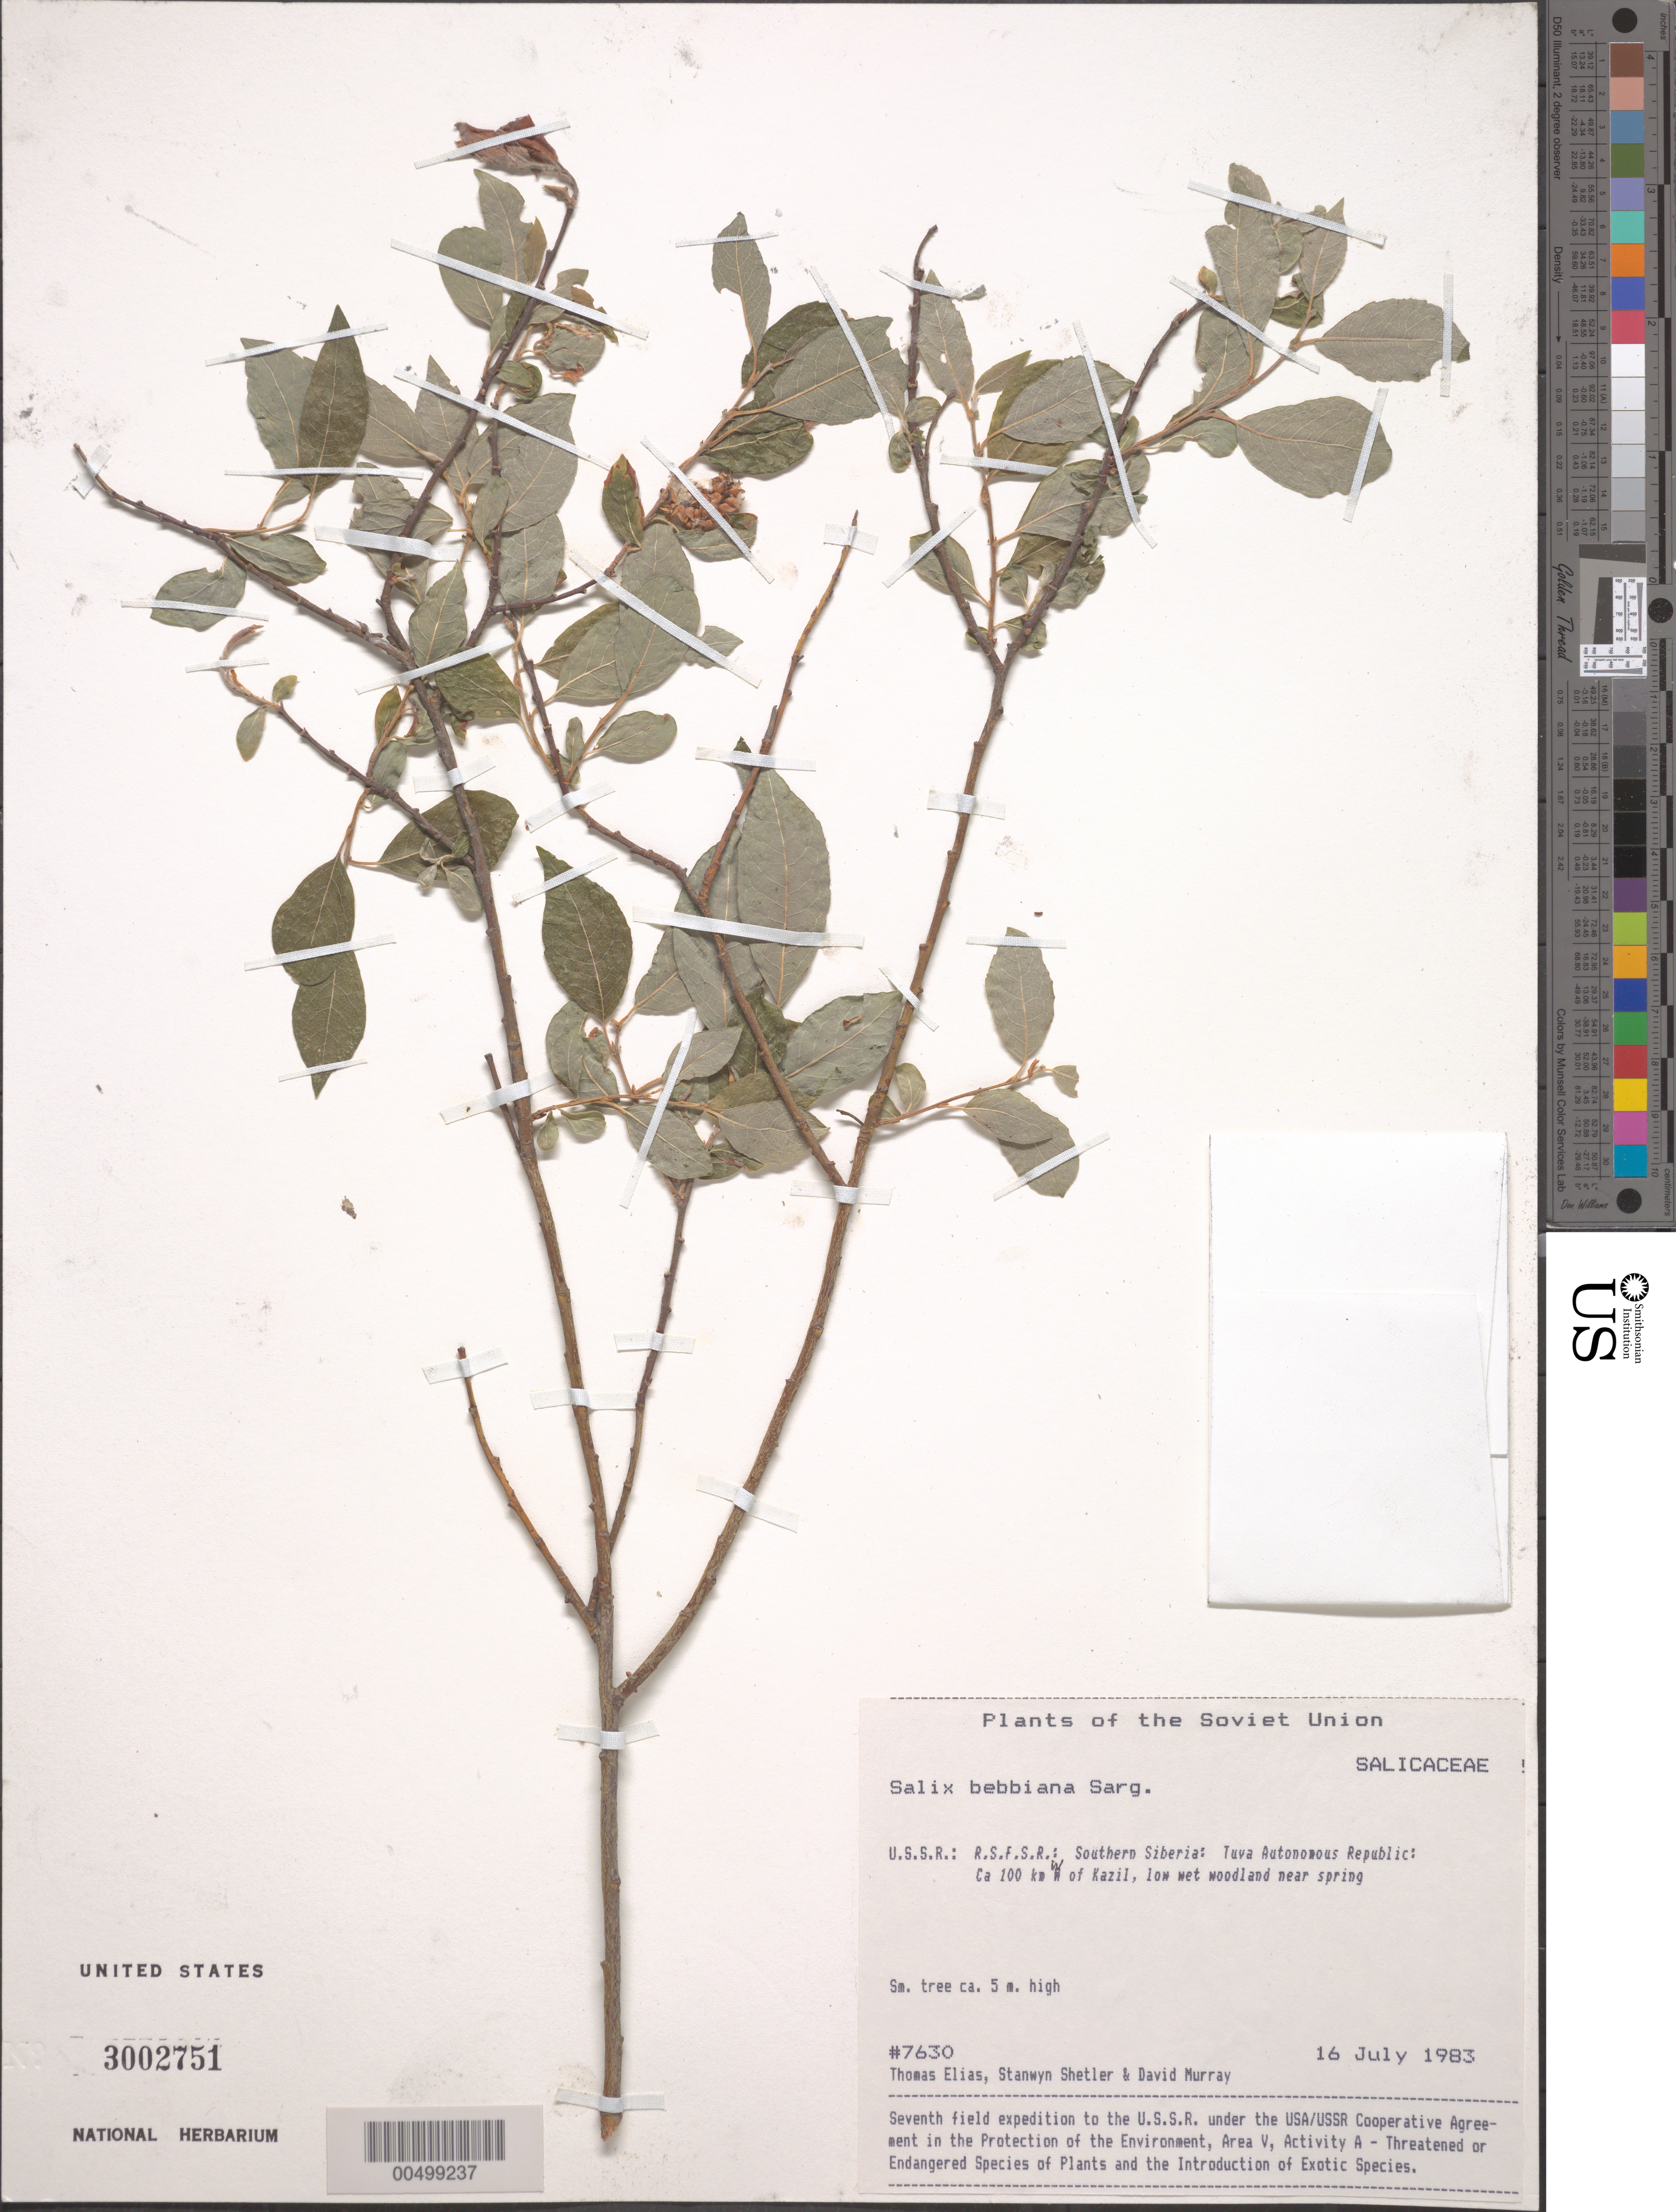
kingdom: Plantae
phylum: Tracheophyta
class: Magnoliopsida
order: Malpighiales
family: Salicaceae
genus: Salix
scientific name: Salix bebbiana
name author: Sarg.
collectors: T. Elias, S. Shetler & D. F. Murray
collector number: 7630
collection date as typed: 16 Jul 1983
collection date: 1983-07-16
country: Russian Federation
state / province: Tuva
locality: ca. 100 km W of Kazil [Kyzyl]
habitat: low wet woodland near spring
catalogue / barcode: US 3002751